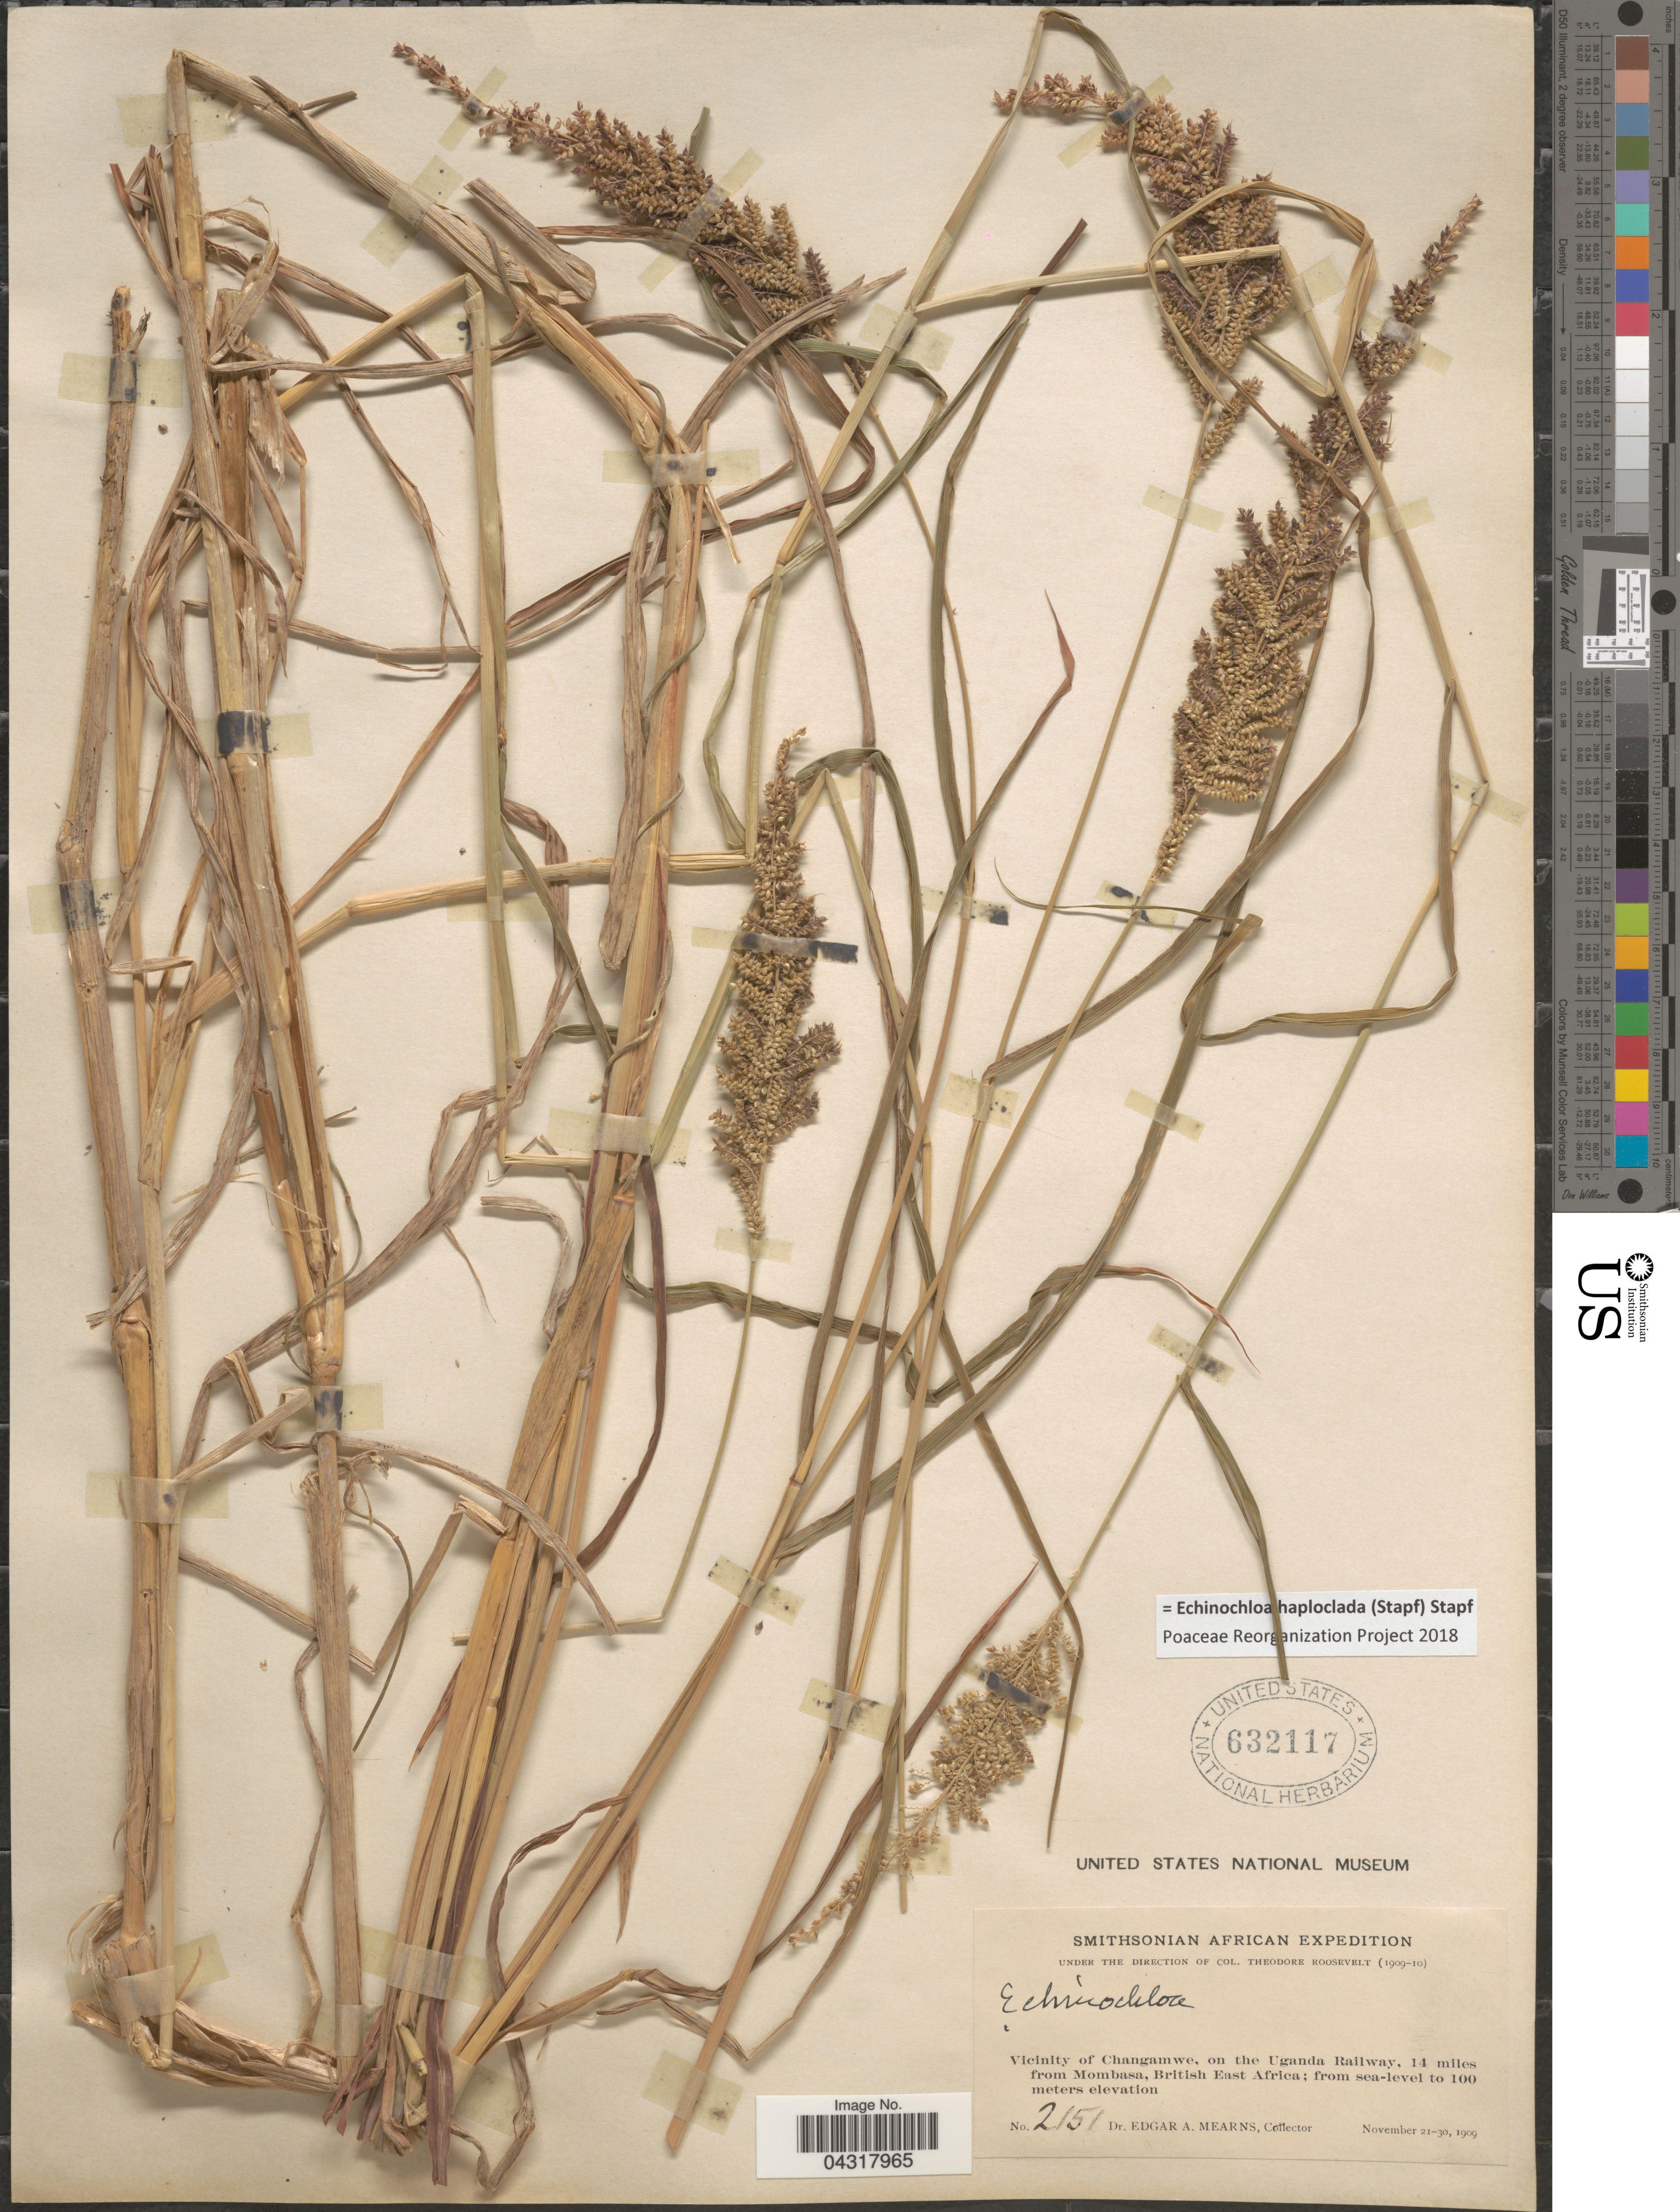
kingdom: Plantae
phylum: Tracheophyta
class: Liliopsida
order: Poales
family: Poaceae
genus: Echinochloa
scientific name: Echinochloa haploclada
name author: (Stapf) Stapf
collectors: E. A. Mearns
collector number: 2151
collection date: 1909-11-21/1909-11-30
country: Uganda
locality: Smithsonian African Expedition. Vicinity of Changamwe, on the Uganda Railway, 14 miles from Mombasa, British East Africa.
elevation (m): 0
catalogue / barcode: US 632117